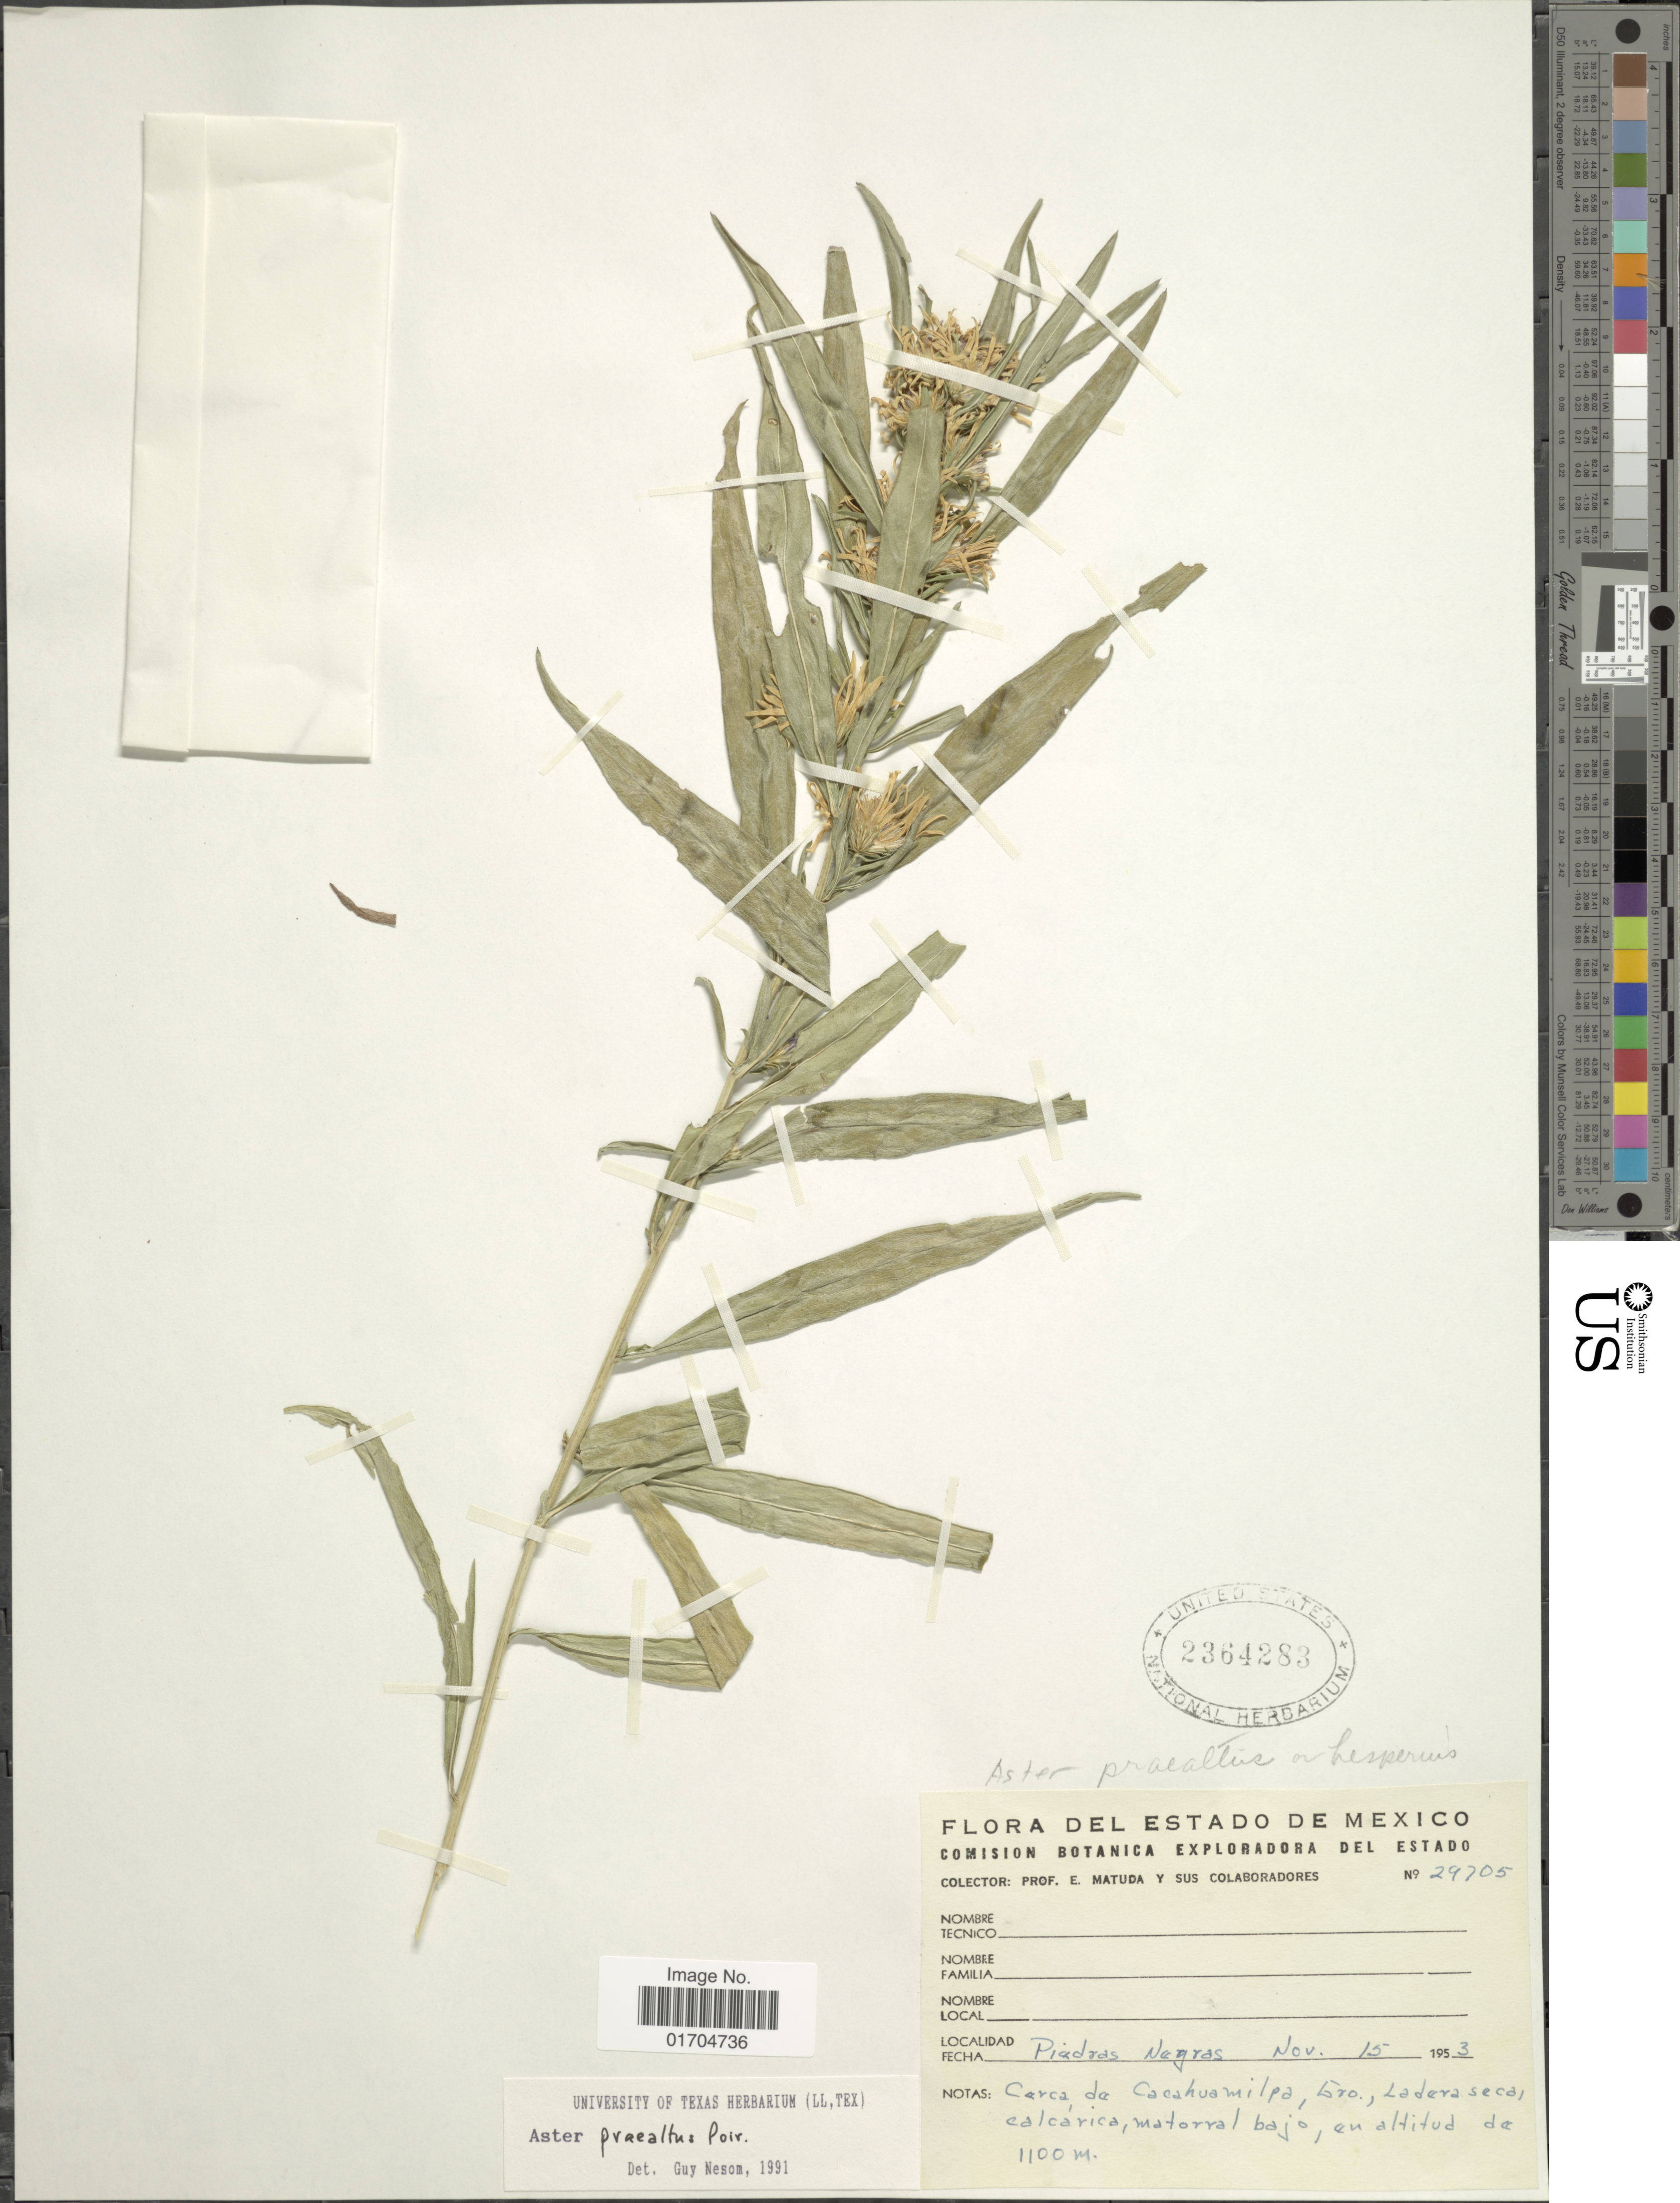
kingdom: Plantae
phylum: Tracheophyta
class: Magnoliopsida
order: Asterales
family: Asteraceae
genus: Symphyotrichum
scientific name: Symphyotrichum praealtum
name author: (Poir.) G.L. Nesom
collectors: E. Matuda & et al.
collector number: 29705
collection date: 1953-11-15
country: Mexico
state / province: México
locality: Del Estado de Mexico. Piedras Negras.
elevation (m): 1100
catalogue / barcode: US 2364283